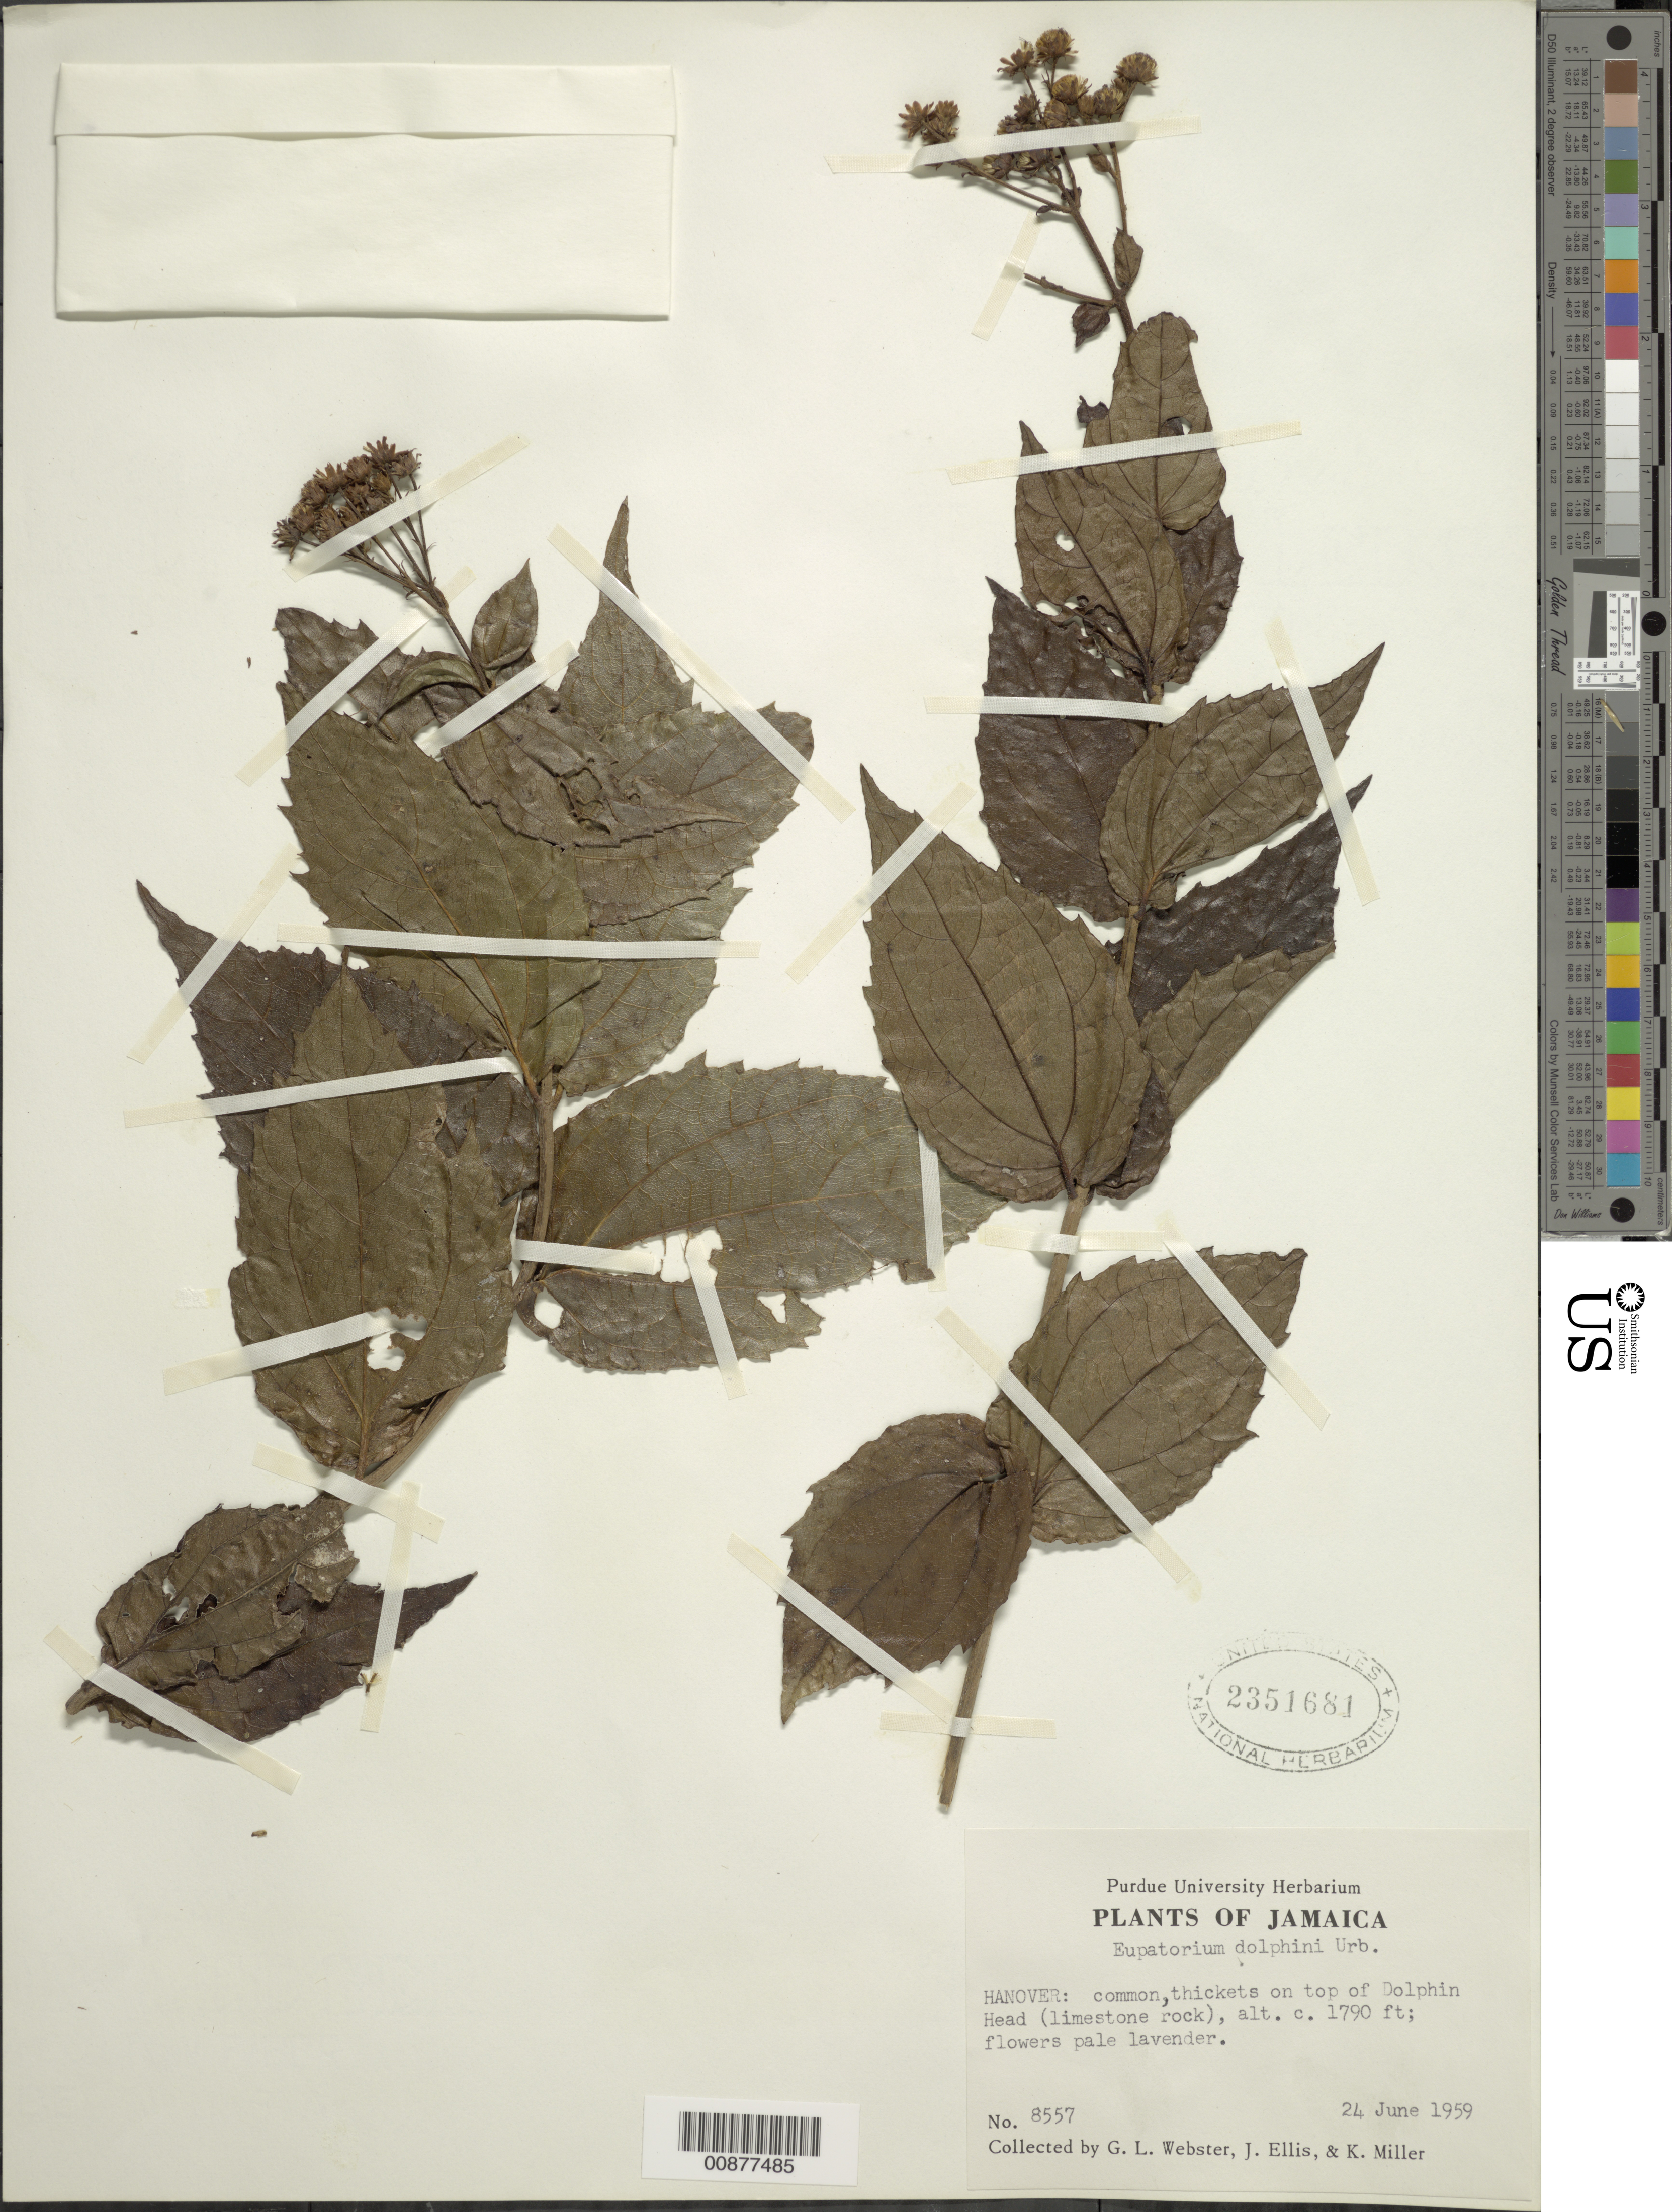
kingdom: Plantae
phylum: Tracheophyta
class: Magnoliopsida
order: Asterales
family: Asteraceae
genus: Koanophyllon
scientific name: Koanophyllon dolphini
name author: (Urb.) R.M. King & H. Rob.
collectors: G. L. Webster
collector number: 8557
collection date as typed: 24 Jun 1959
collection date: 1959-06-24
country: Jamaica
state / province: Hanover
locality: On top of Dolphin Head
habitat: Thickets on top of limestone rock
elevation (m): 546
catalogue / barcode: US 2351681